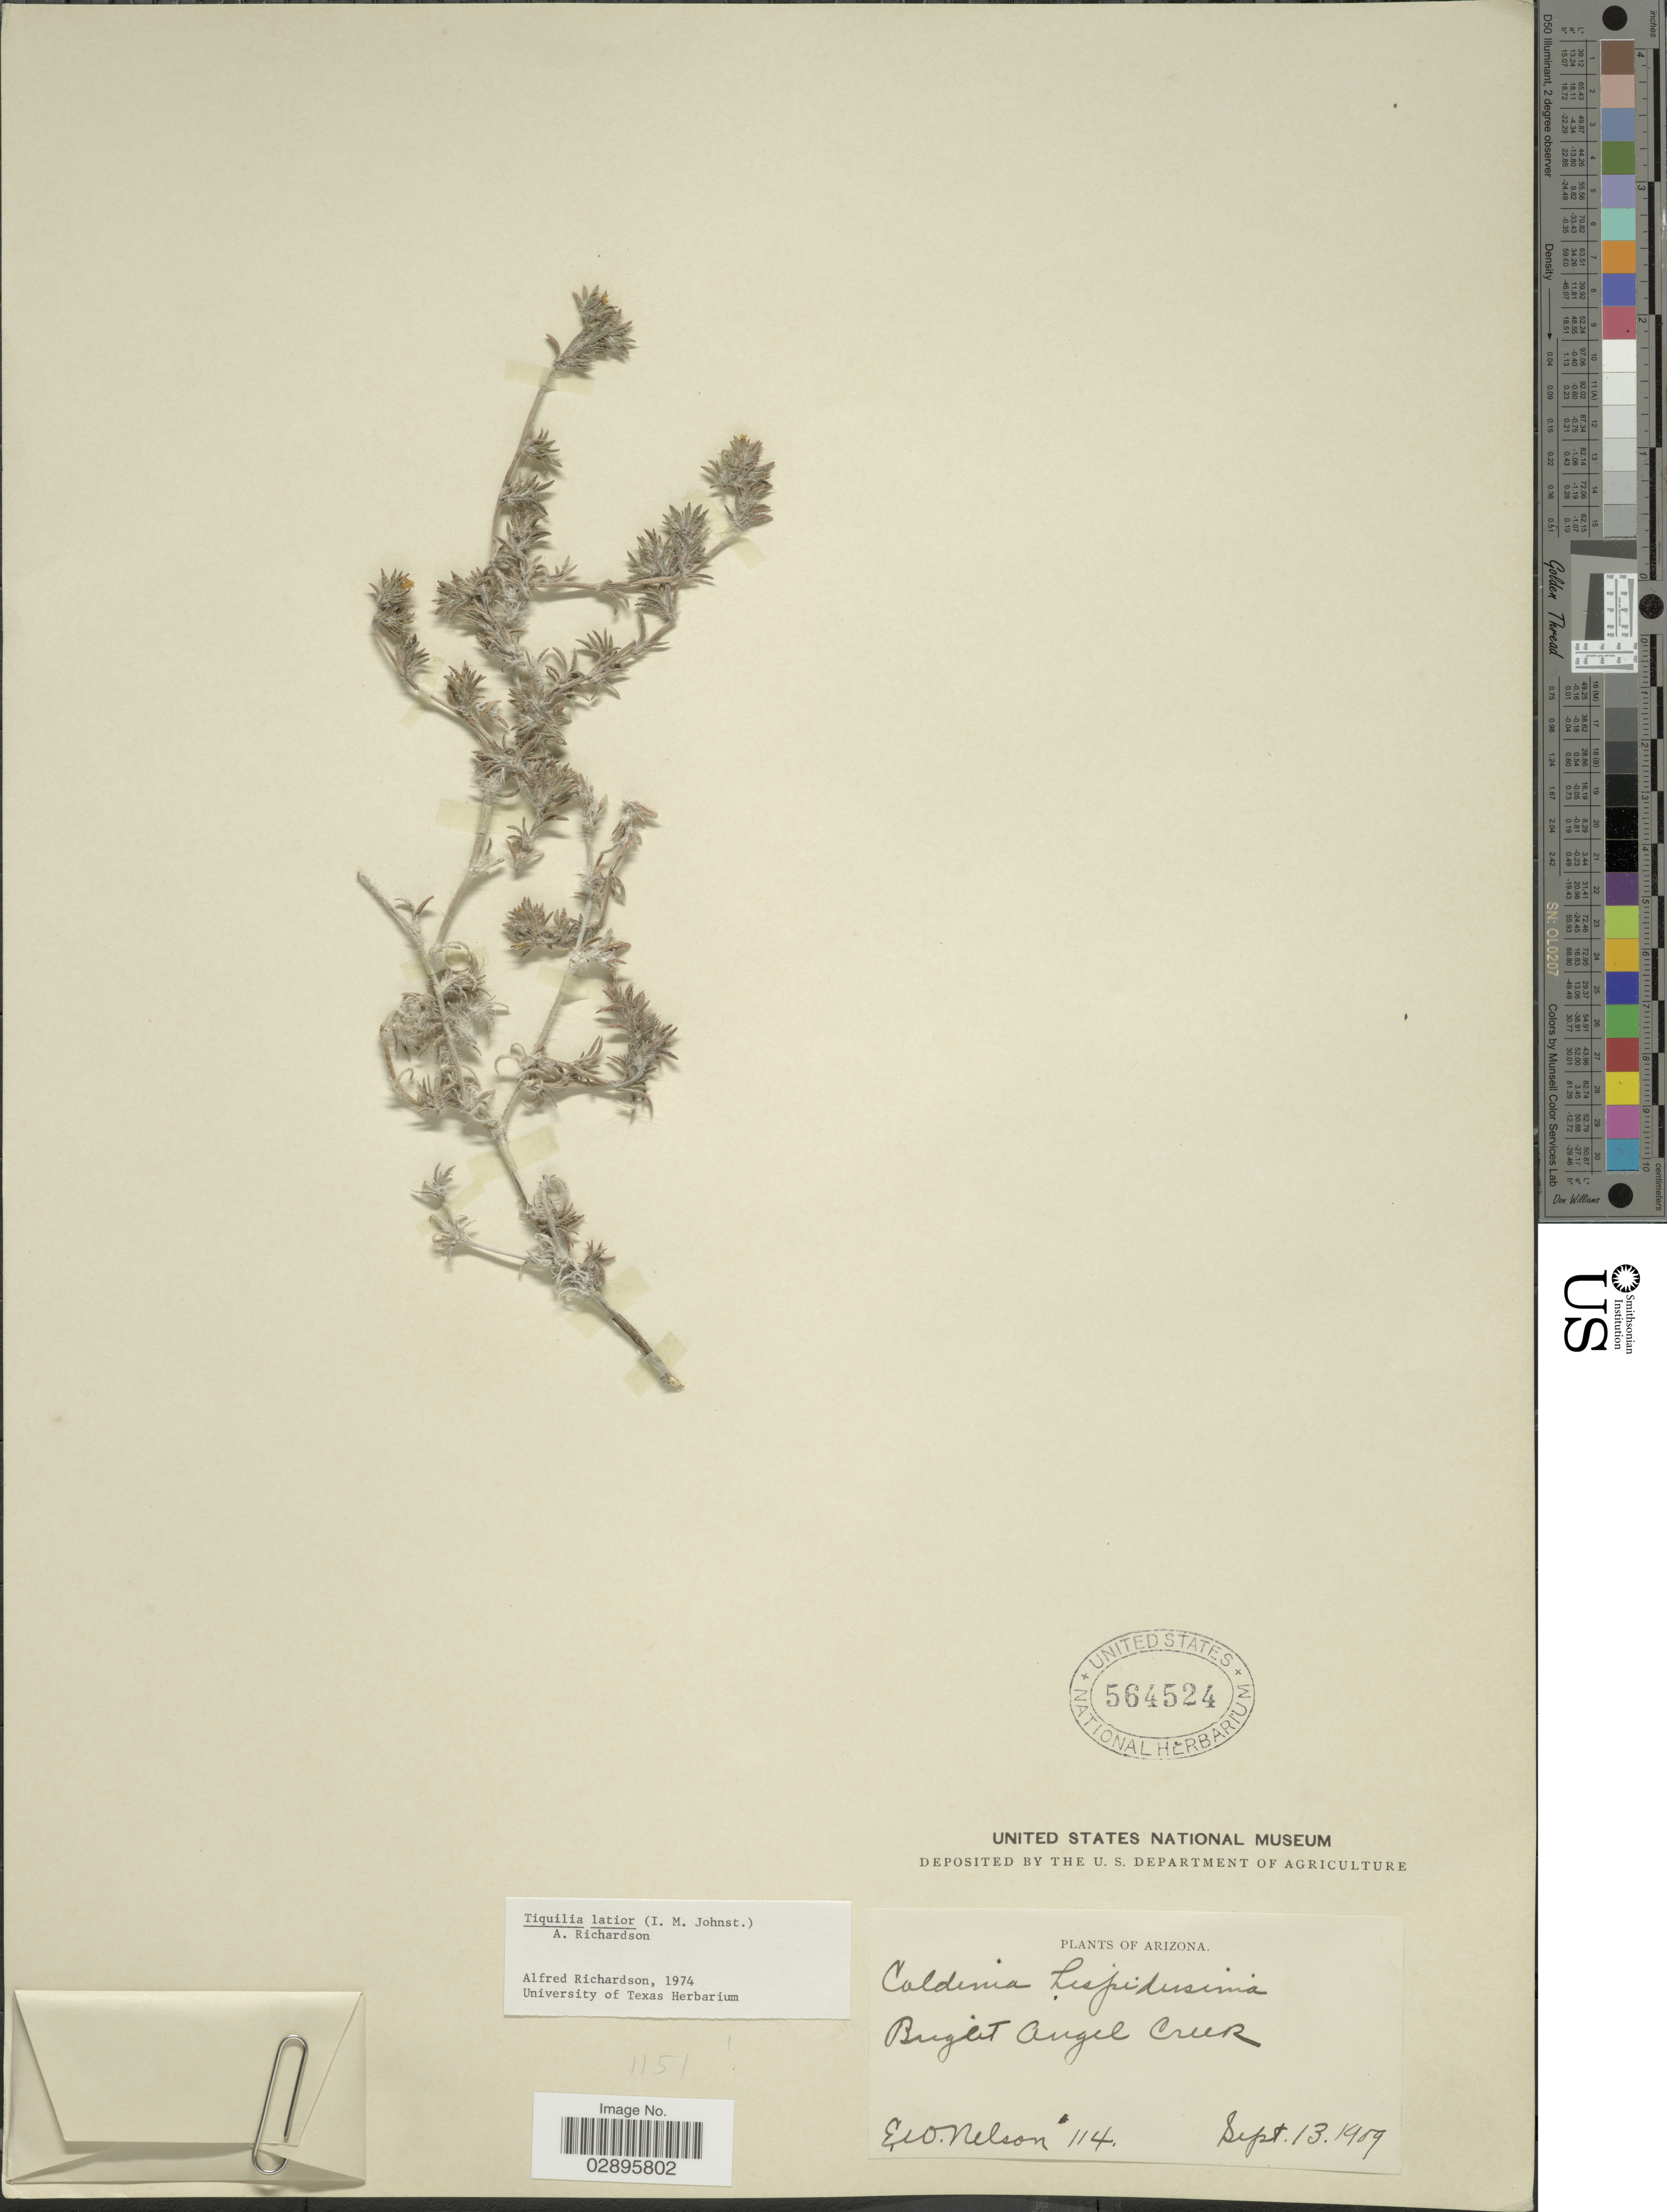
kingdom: Plantae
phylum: Tracheophyta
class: Magnoliopsida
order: Boraginales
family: Ehretiaceae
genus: Tiquilia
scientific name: Tiquilia latior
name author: (I.M. Johnst.) A.T. Richardson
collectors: E. W. Nelson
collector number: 114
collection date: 1909-09-13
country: United States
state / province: Arizona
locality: Bright Angel Creek.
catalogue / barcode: US 564524